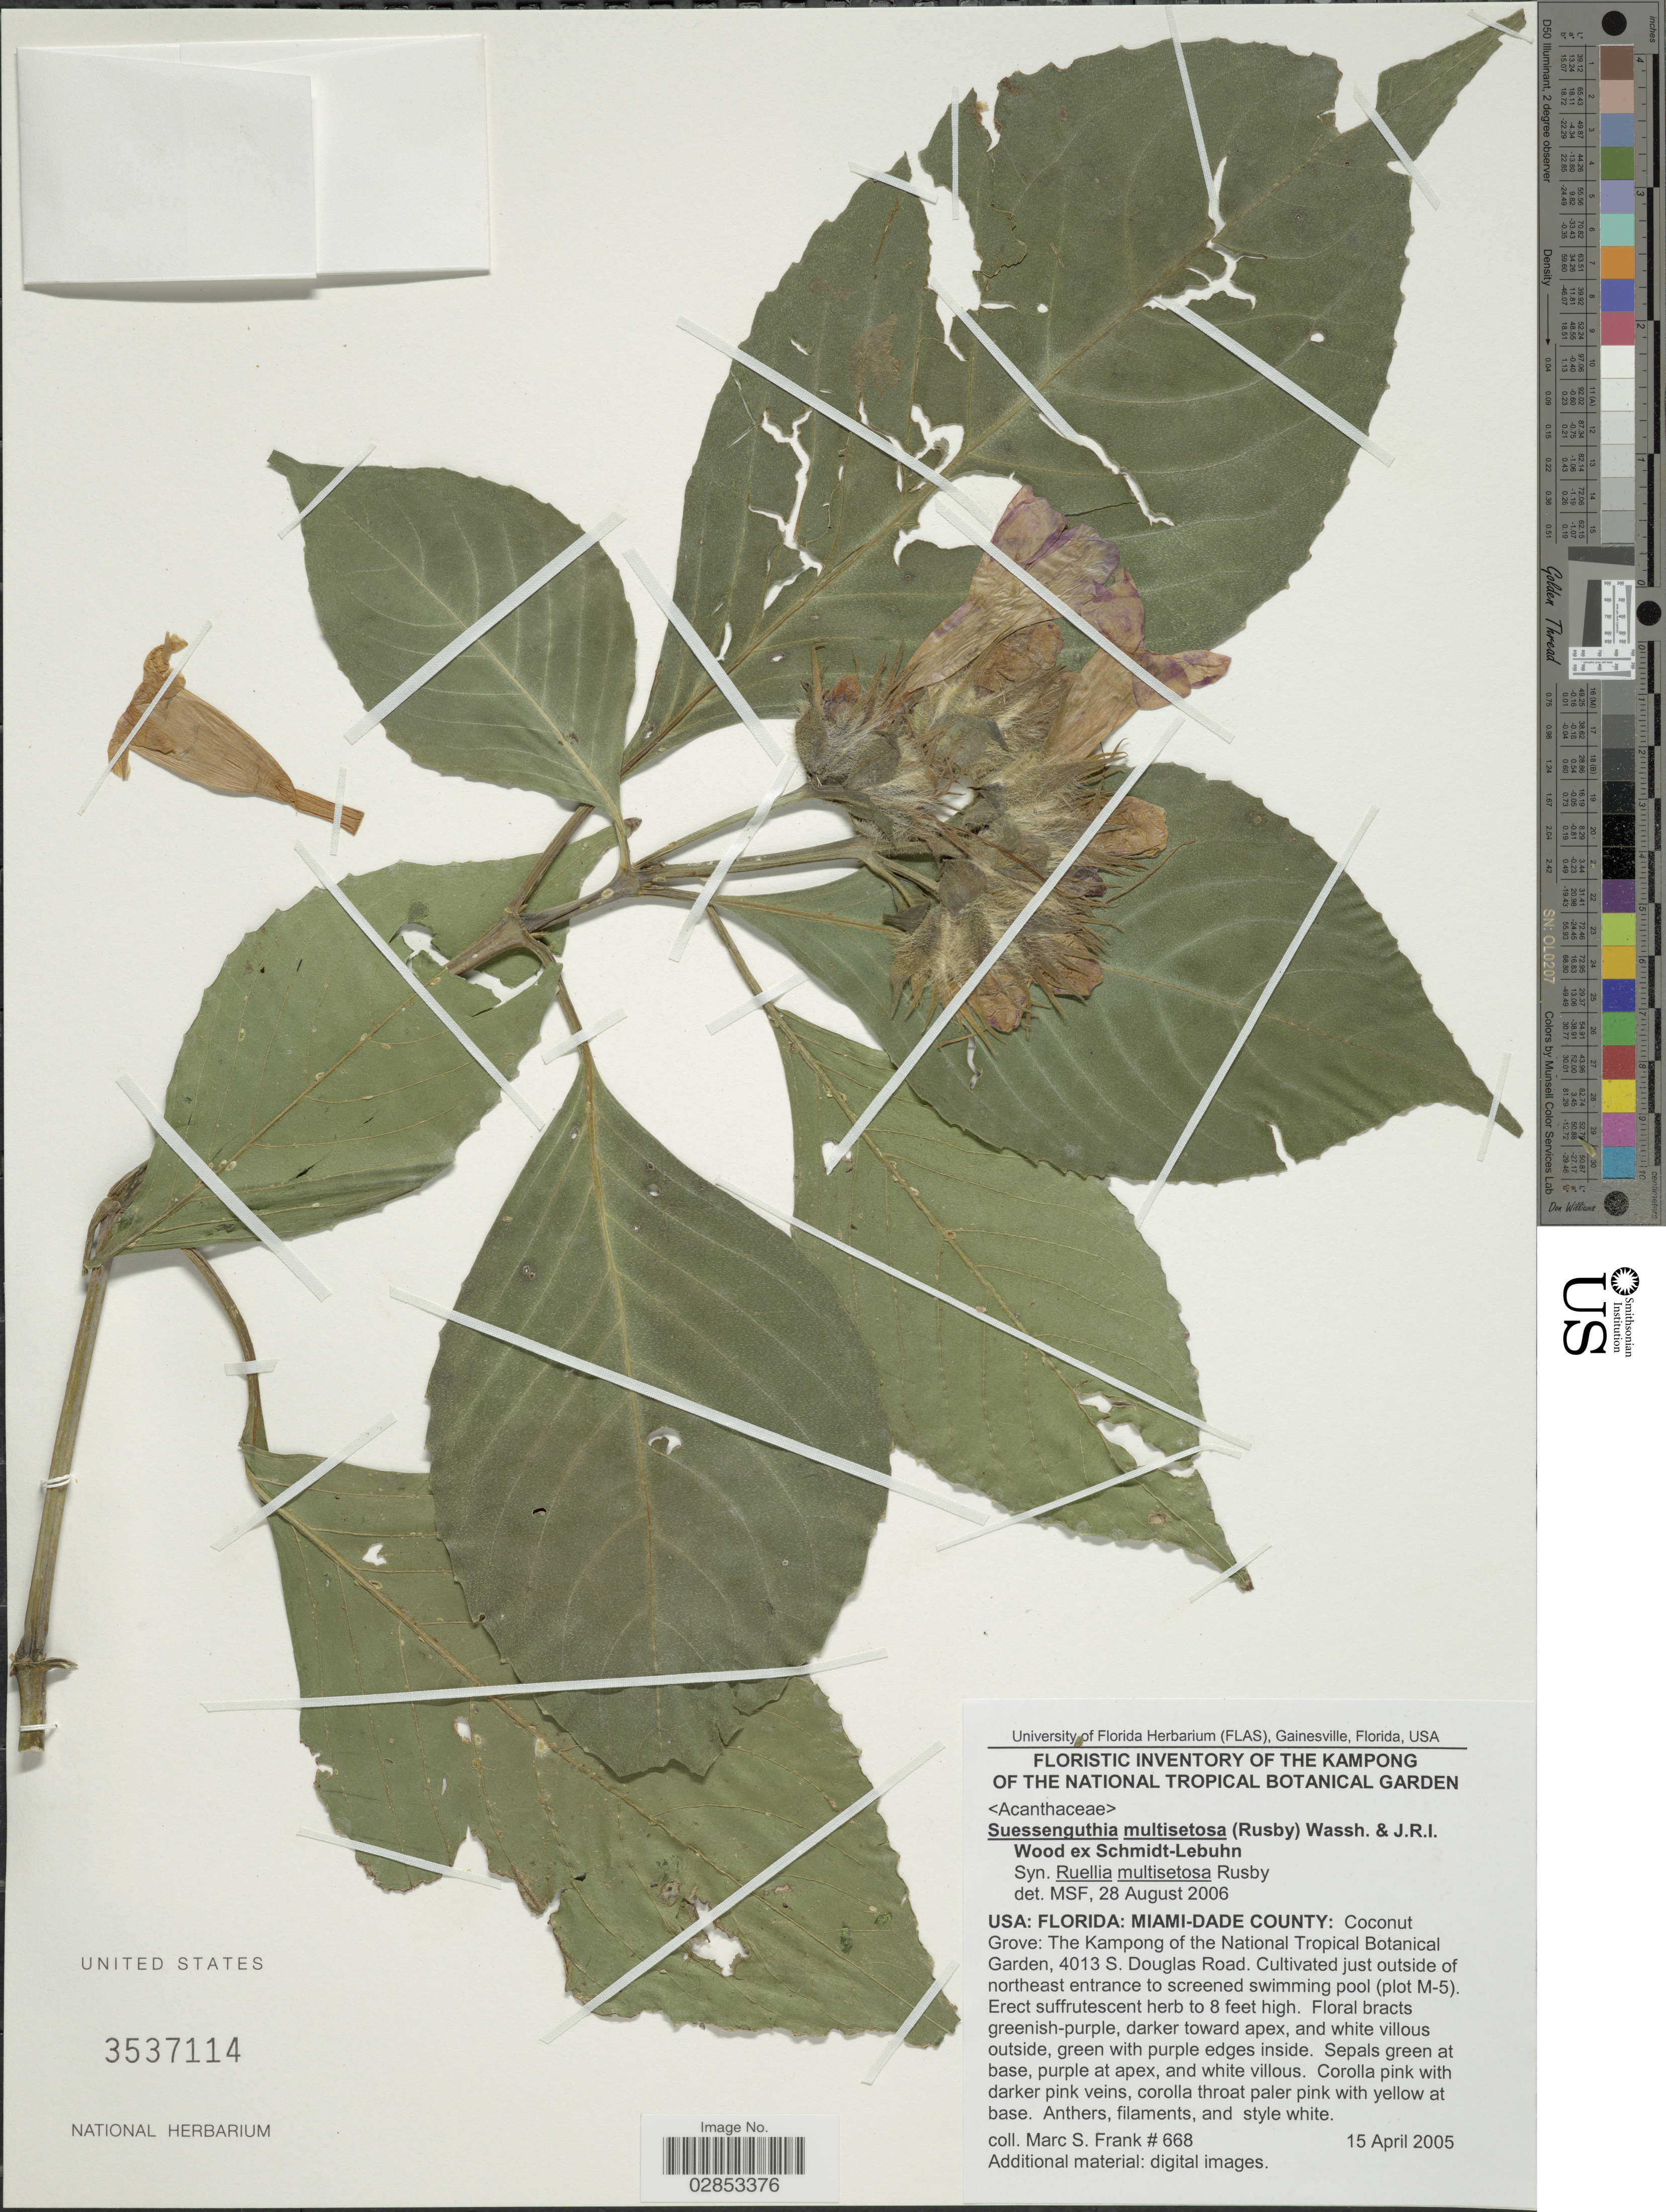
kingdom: Plantae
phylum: Tracheophyta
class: Magnoliopsida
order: Lamiales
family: Acanthaceae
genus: Suessenguthia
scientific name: Suessenguthia multisetosa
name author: (Rusby) Wassh. & J.R.I. Wood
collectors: M. Frank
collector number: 668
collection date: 2005-04-15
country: United States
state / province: Florida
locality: Miami-Dade County: Coconut Grove: The Kampong of the National Tropical Botanical Garden, 4013 S. Douglas Road. Cultivated just outside of northeast entrance to screened swimming pool (plot M-5).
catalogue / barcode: US 3537114